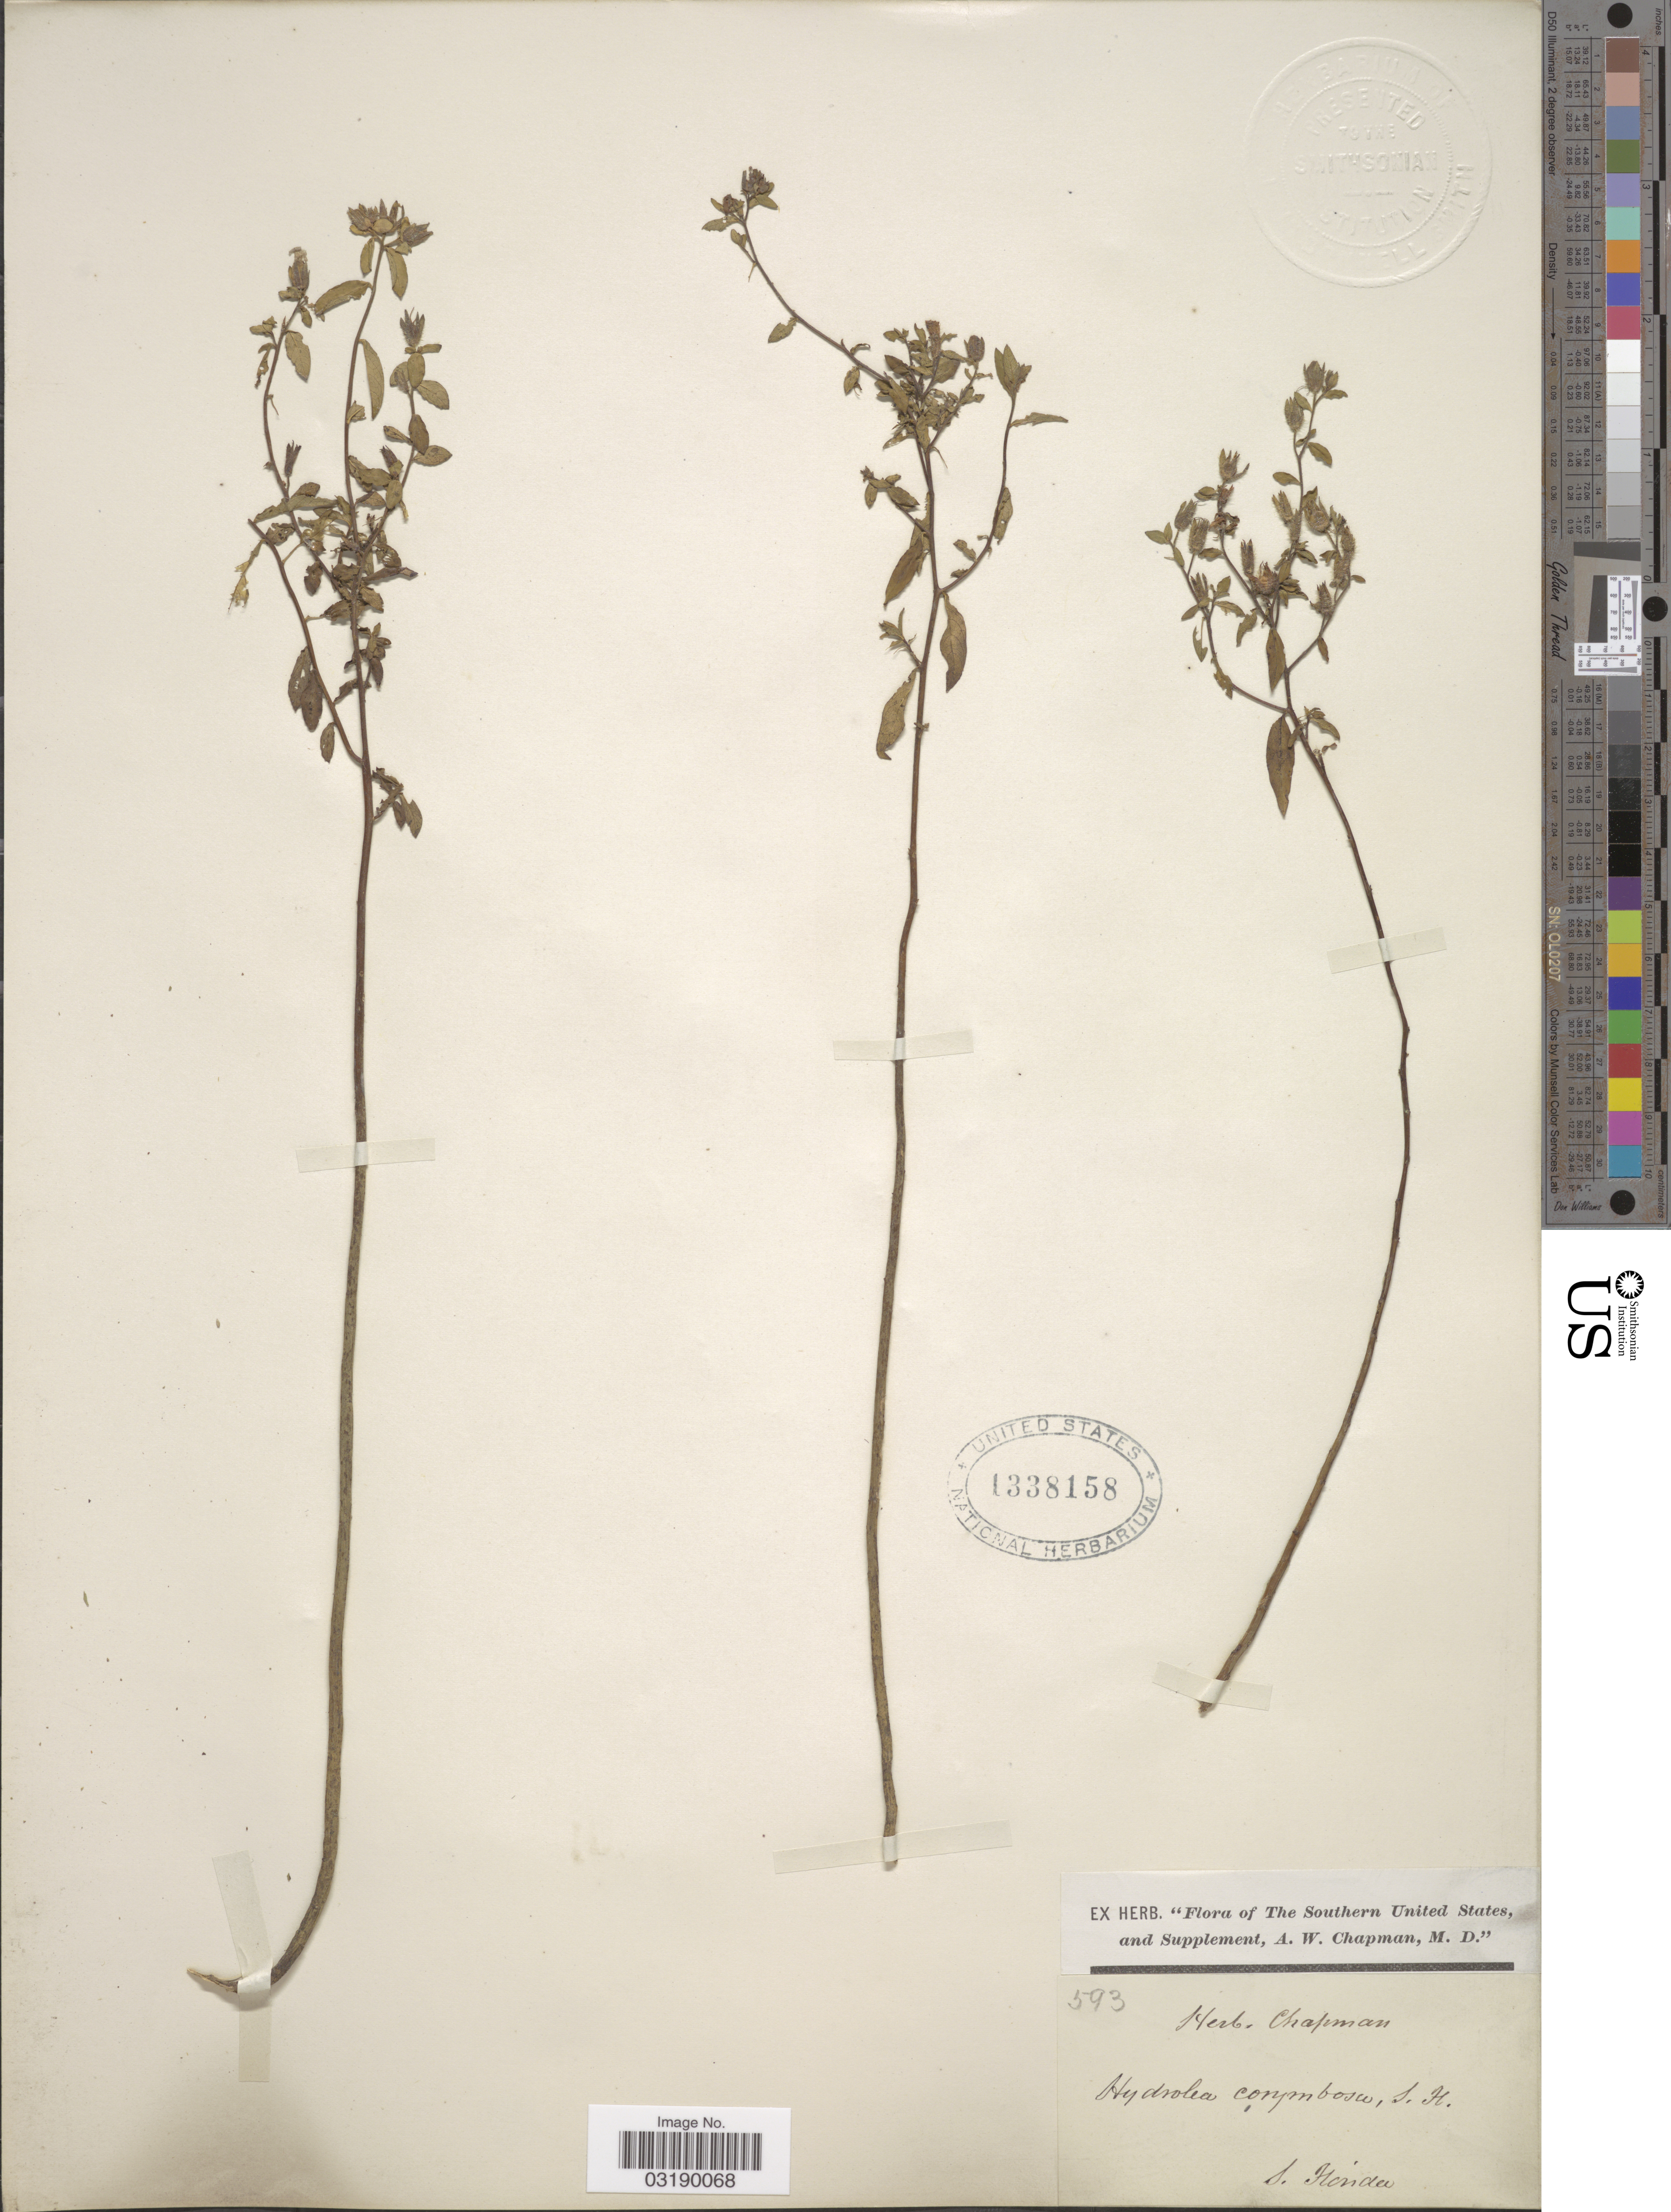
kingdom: Plantae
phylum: Tracheophyta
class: Magnoliopsida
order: Solanales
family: Hydroleaceae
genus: Hydrolea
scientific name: Hydrolea corymbosa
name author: J. Macbr. ex Elliott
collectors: ex herb. Chapman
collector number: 593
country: United States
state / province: Florida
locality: The Southern United Sates. S.Florida.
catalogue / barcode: US 1338158